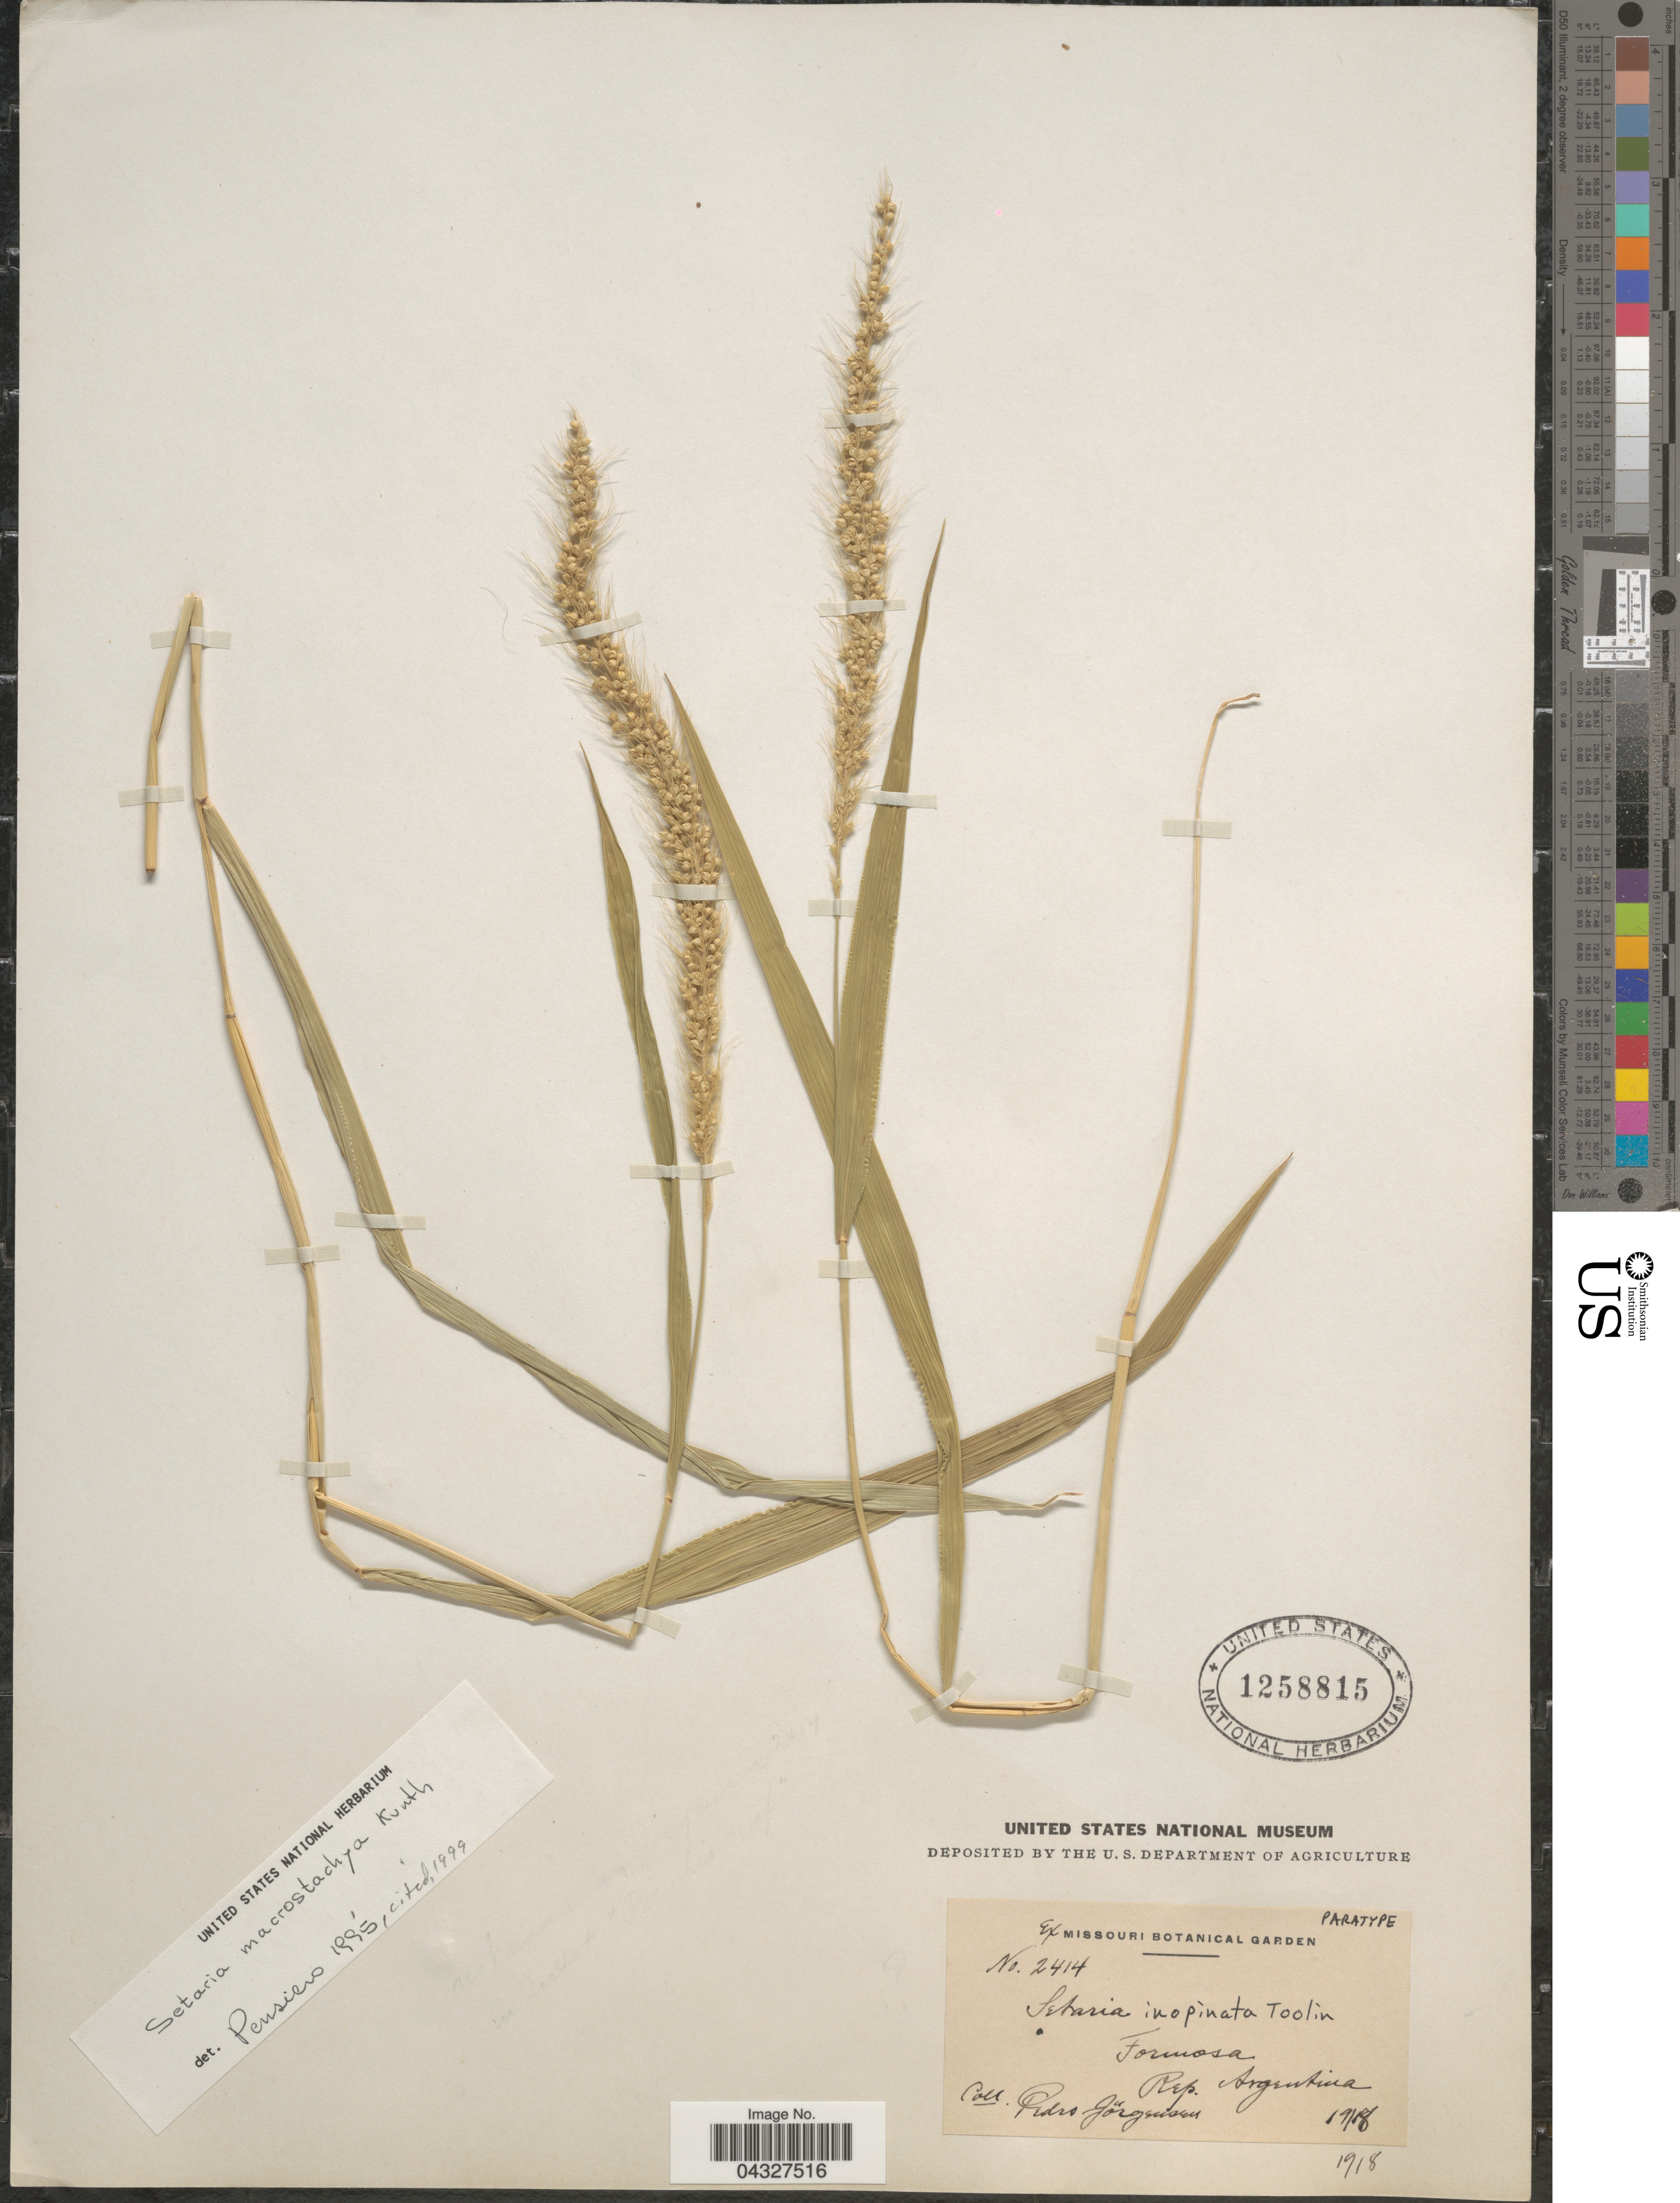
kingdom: Plantae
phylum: Tracheophyta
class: Liliopsida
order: Poales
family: Poaceae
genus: Setaria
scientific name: Setaria macrostachya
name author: Kunth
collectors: P. Jörgensen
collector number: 2414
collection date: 1918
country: Argentina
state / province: Formosa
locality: Rep. Argentina.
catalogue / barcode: US 1258815